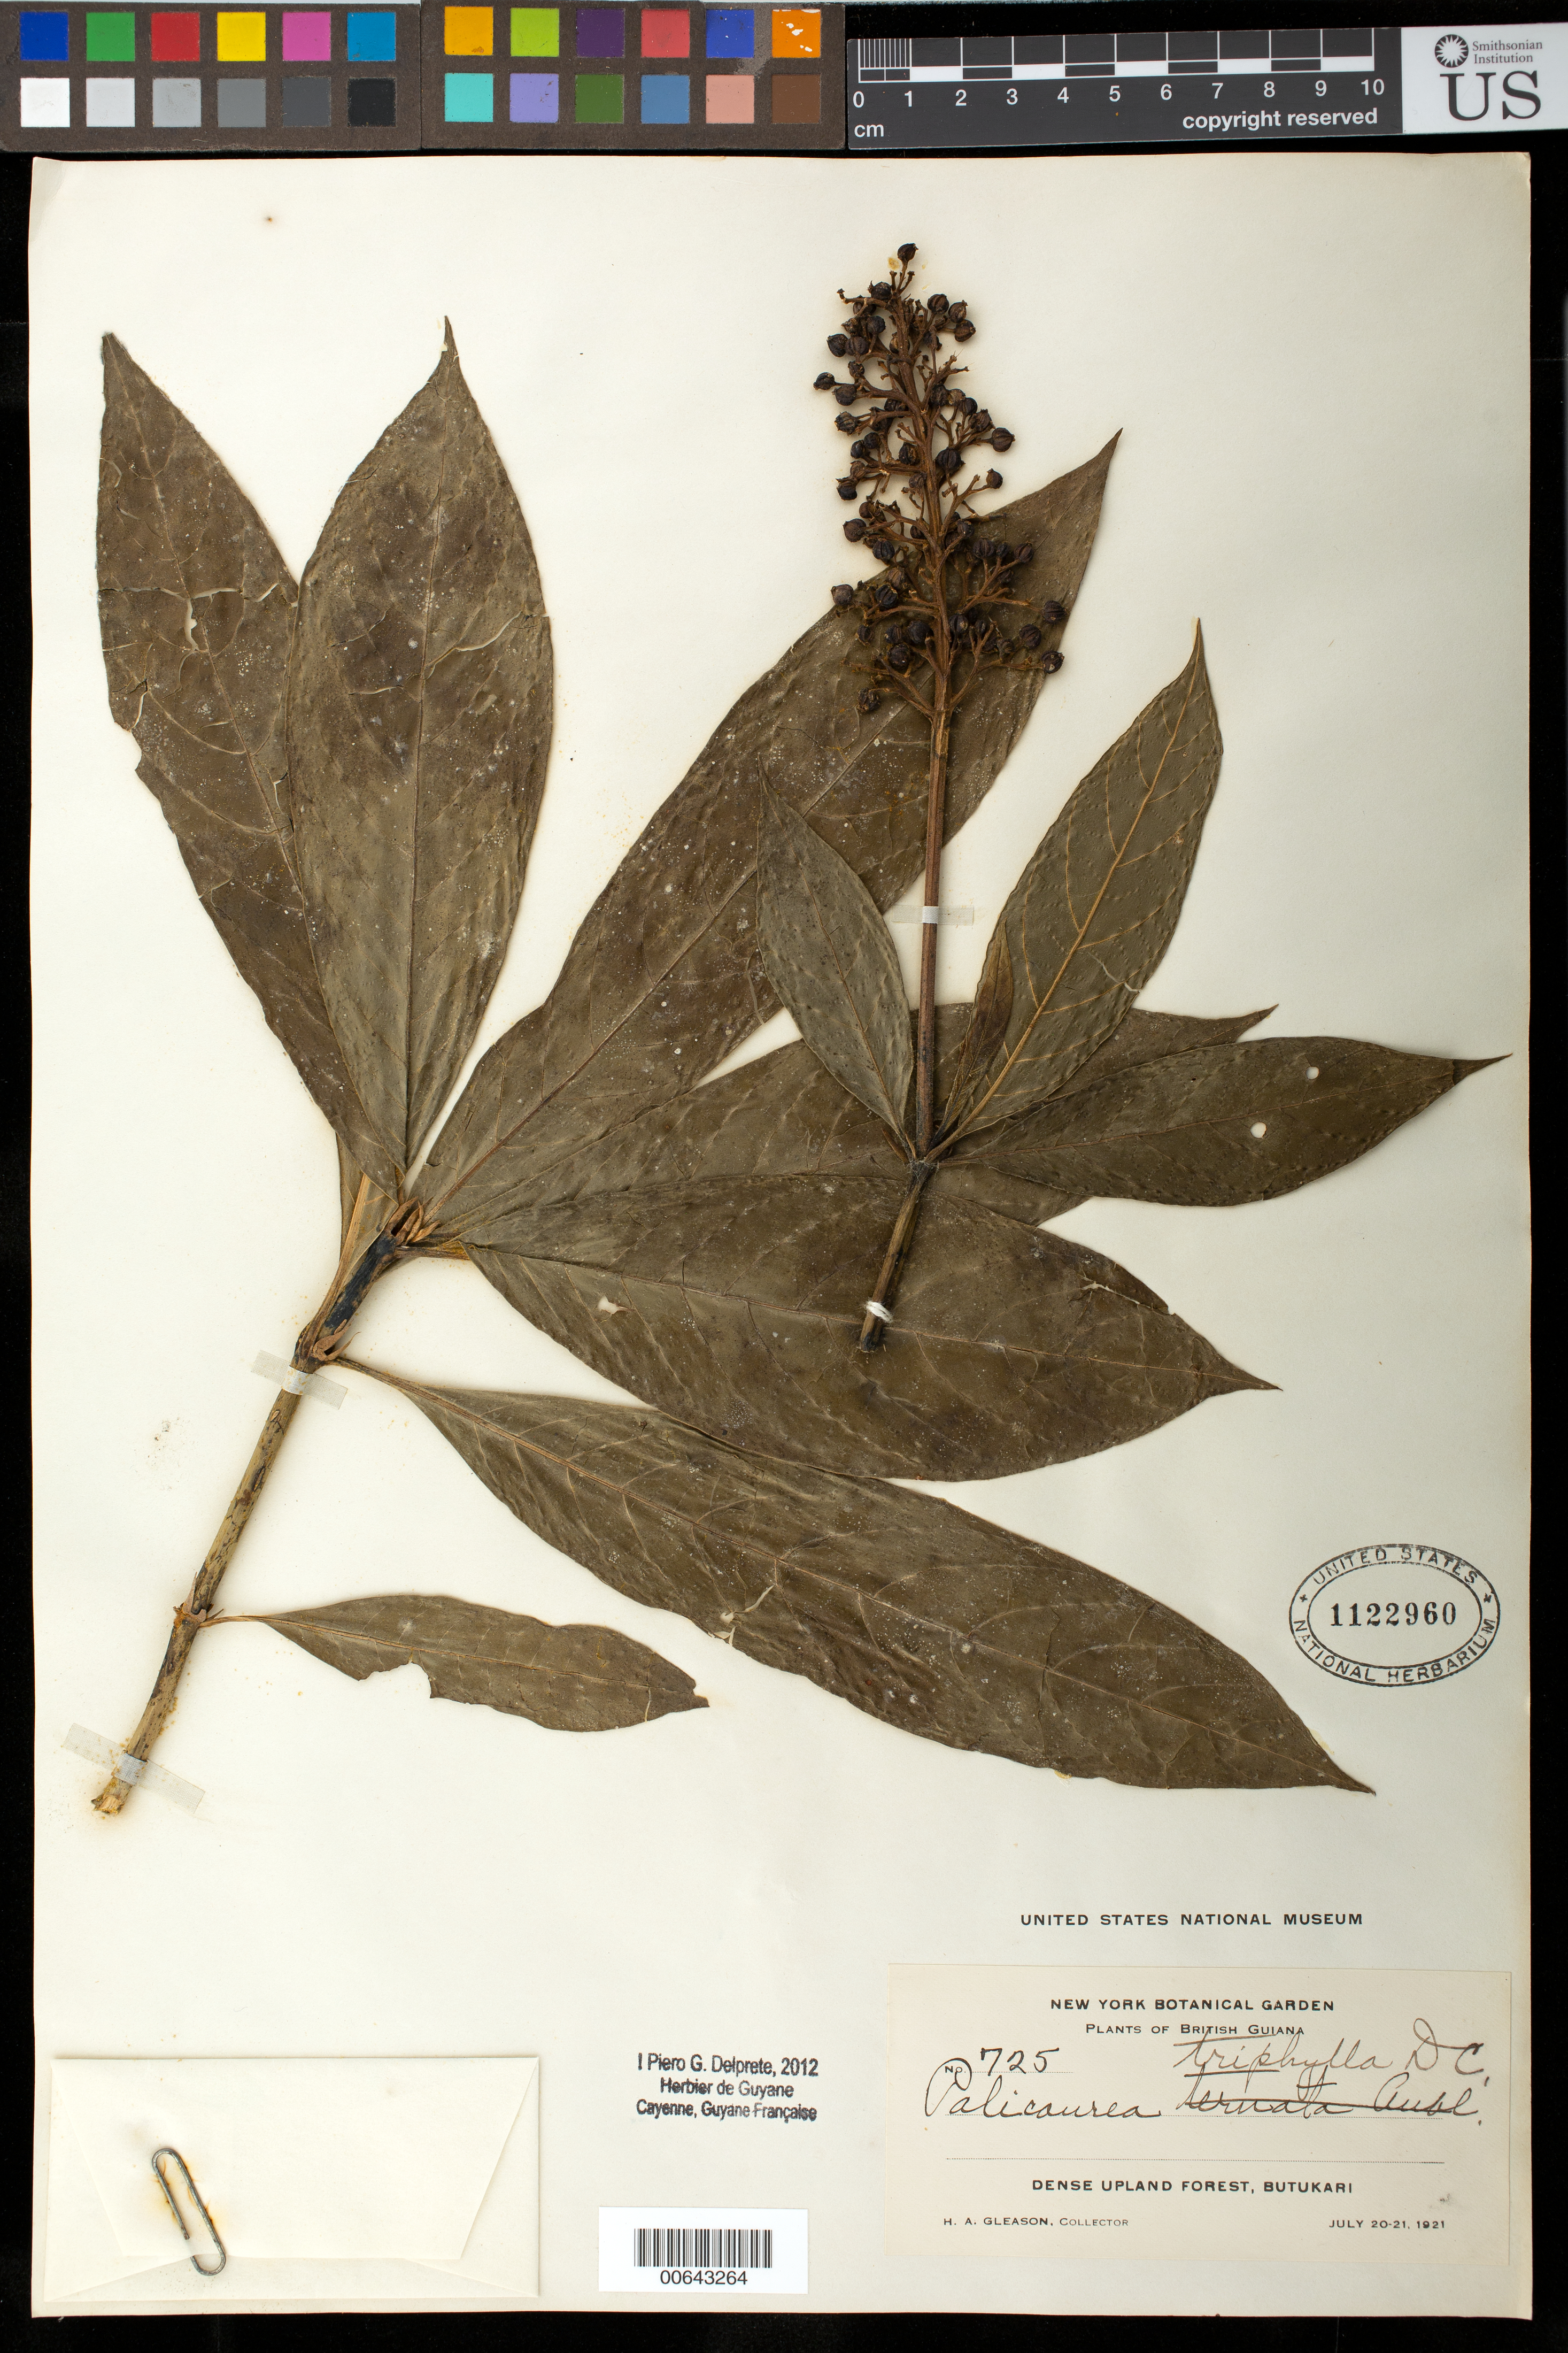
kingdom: Plantae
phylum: Tracheophyta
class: Magnoliopsida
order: Gentianales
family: Rubiaceae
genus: Palicourea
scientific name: Palicourea triphylla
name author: DC.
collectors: H. A. Gleason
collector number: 725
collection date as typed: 20-Jul-21 to 21-Jul-21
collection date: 1921-07-20/1921-07-21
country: Guyana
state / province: U. Demerara-Berbice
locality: Butukari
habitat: Dense upland forest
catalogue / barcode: US 1122960